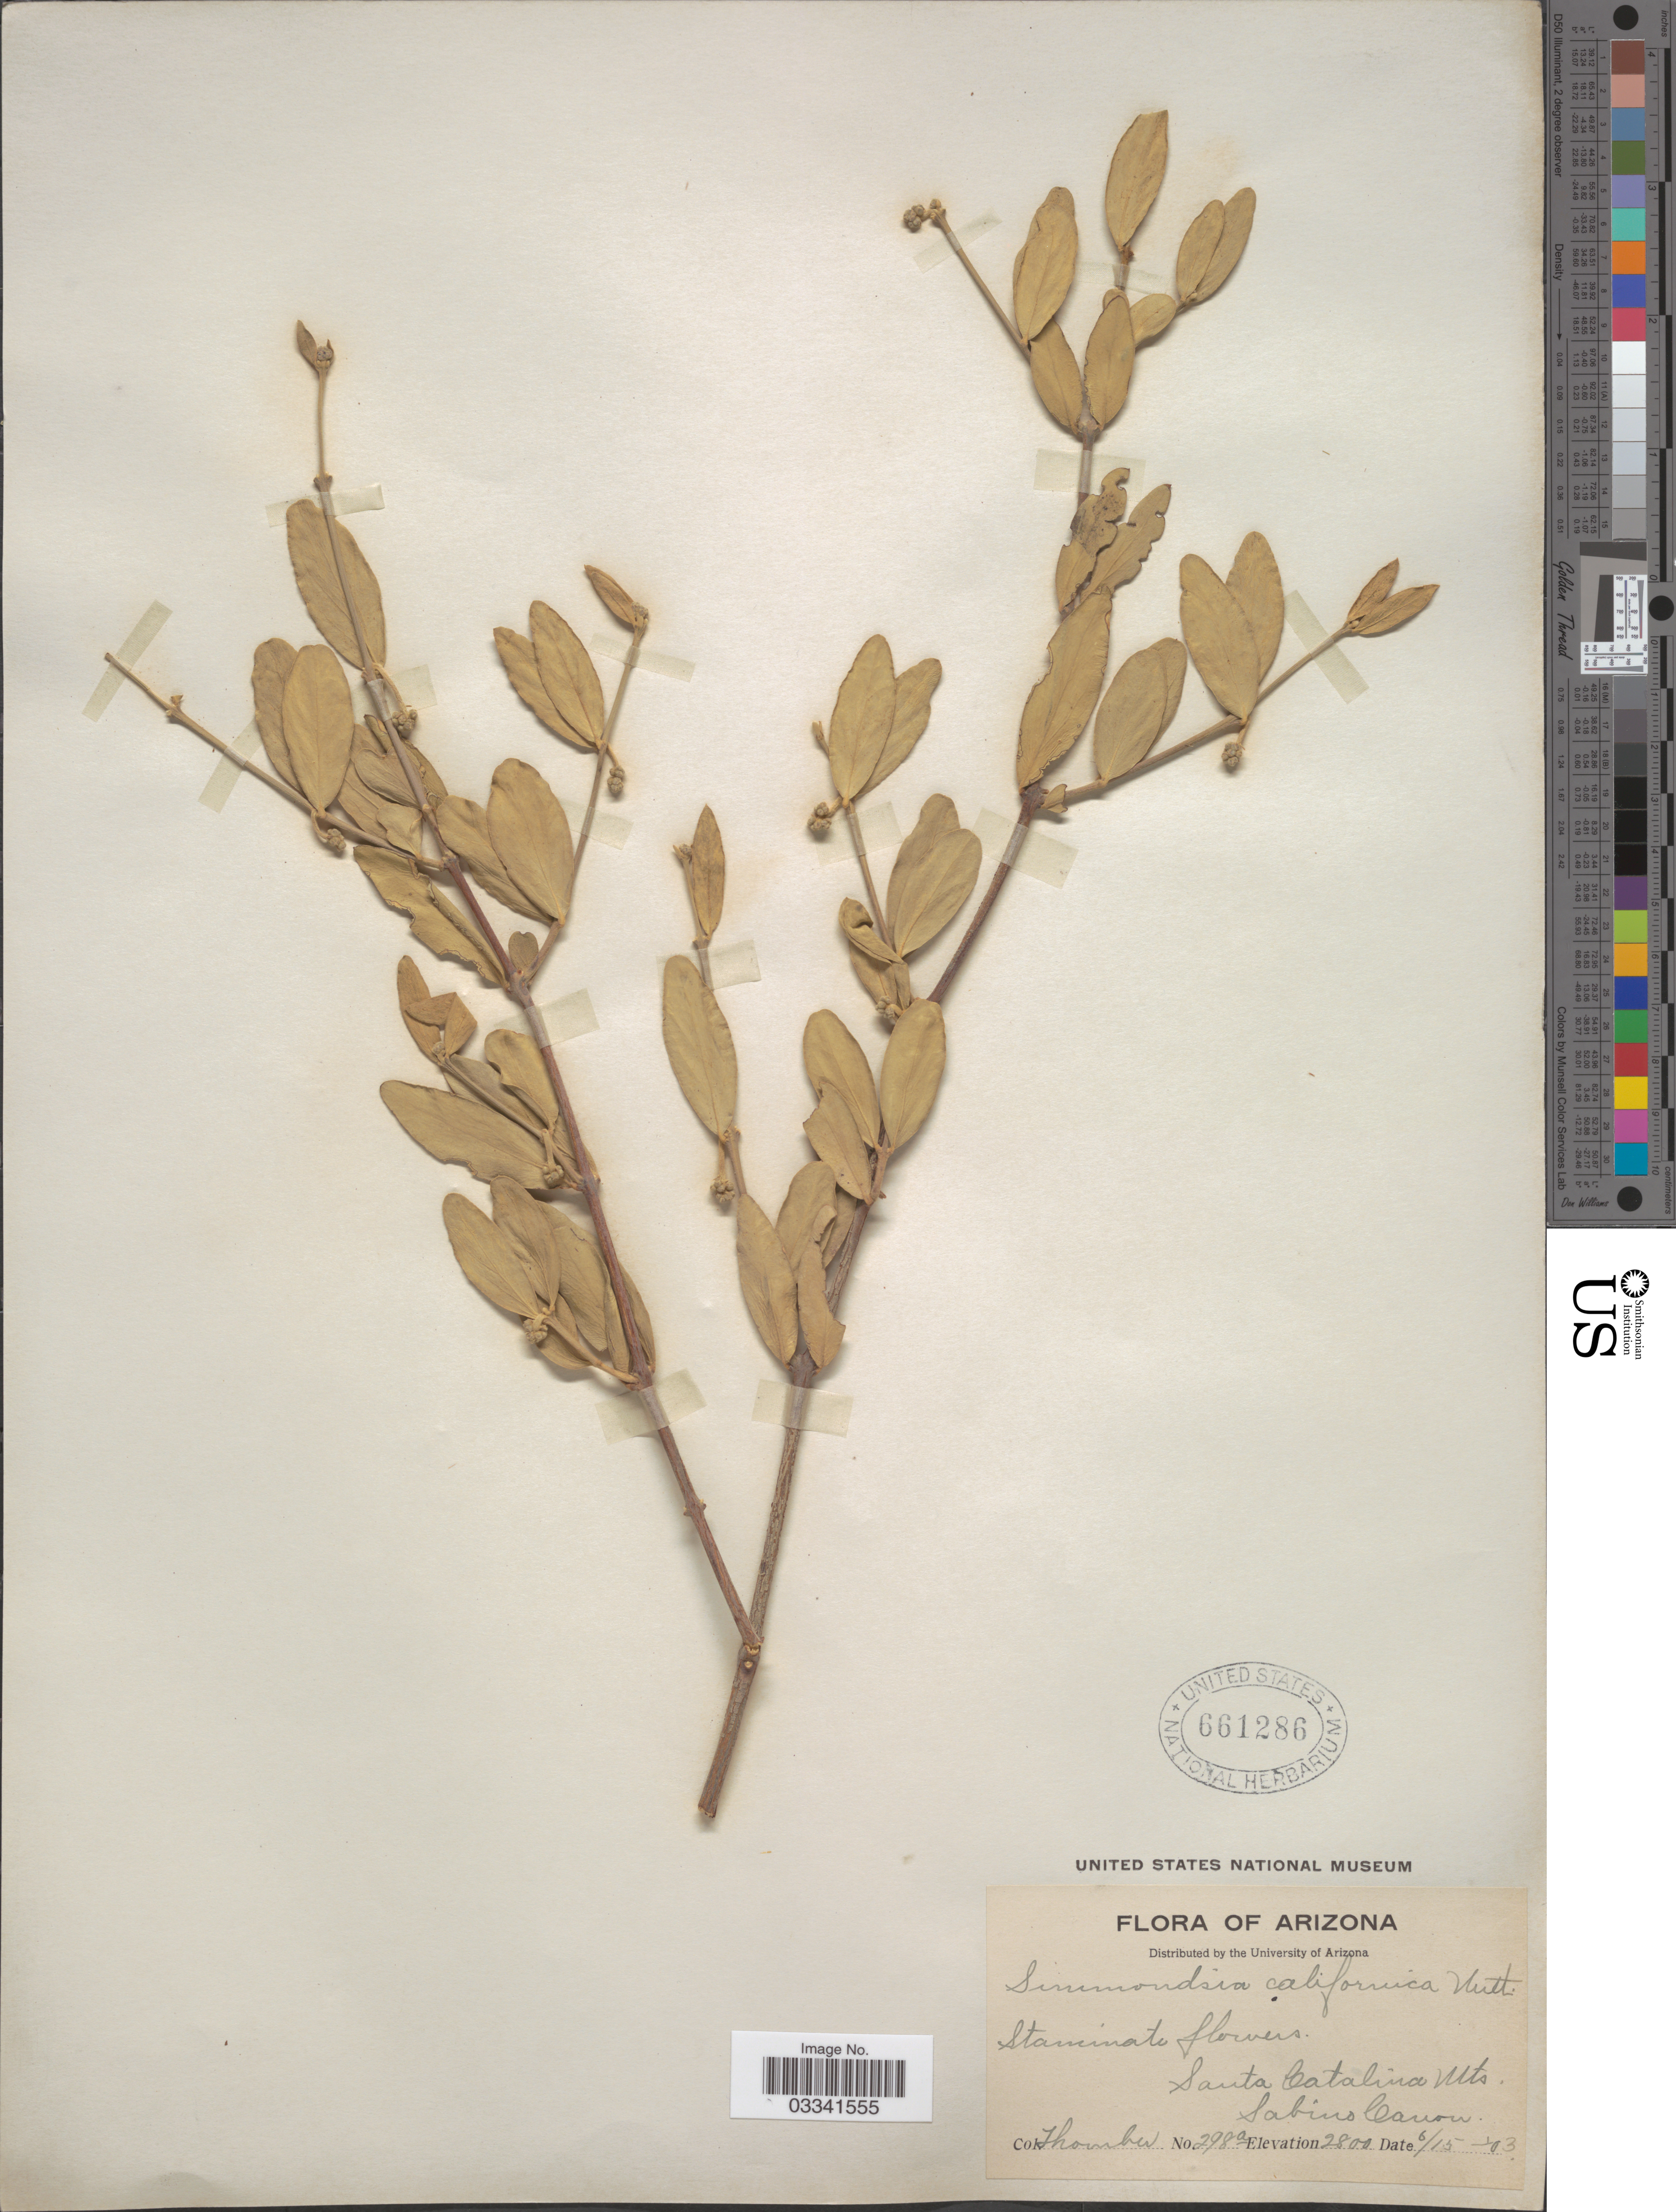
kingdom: Plantae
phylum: Tracheophyta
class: Magnoliopsida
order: Caryophyllales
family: Simmondsiaceae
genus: Simmondsia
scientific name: Simmondsia chinensis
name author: (Link) C.K. Schneid.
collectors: -. Thornber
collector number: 298a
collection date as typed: Transcribed d/m/y: 15/6/3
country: United States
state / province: Arizona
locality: Santa Catalina Mts. Sabino Canon.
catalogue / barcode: US 661286